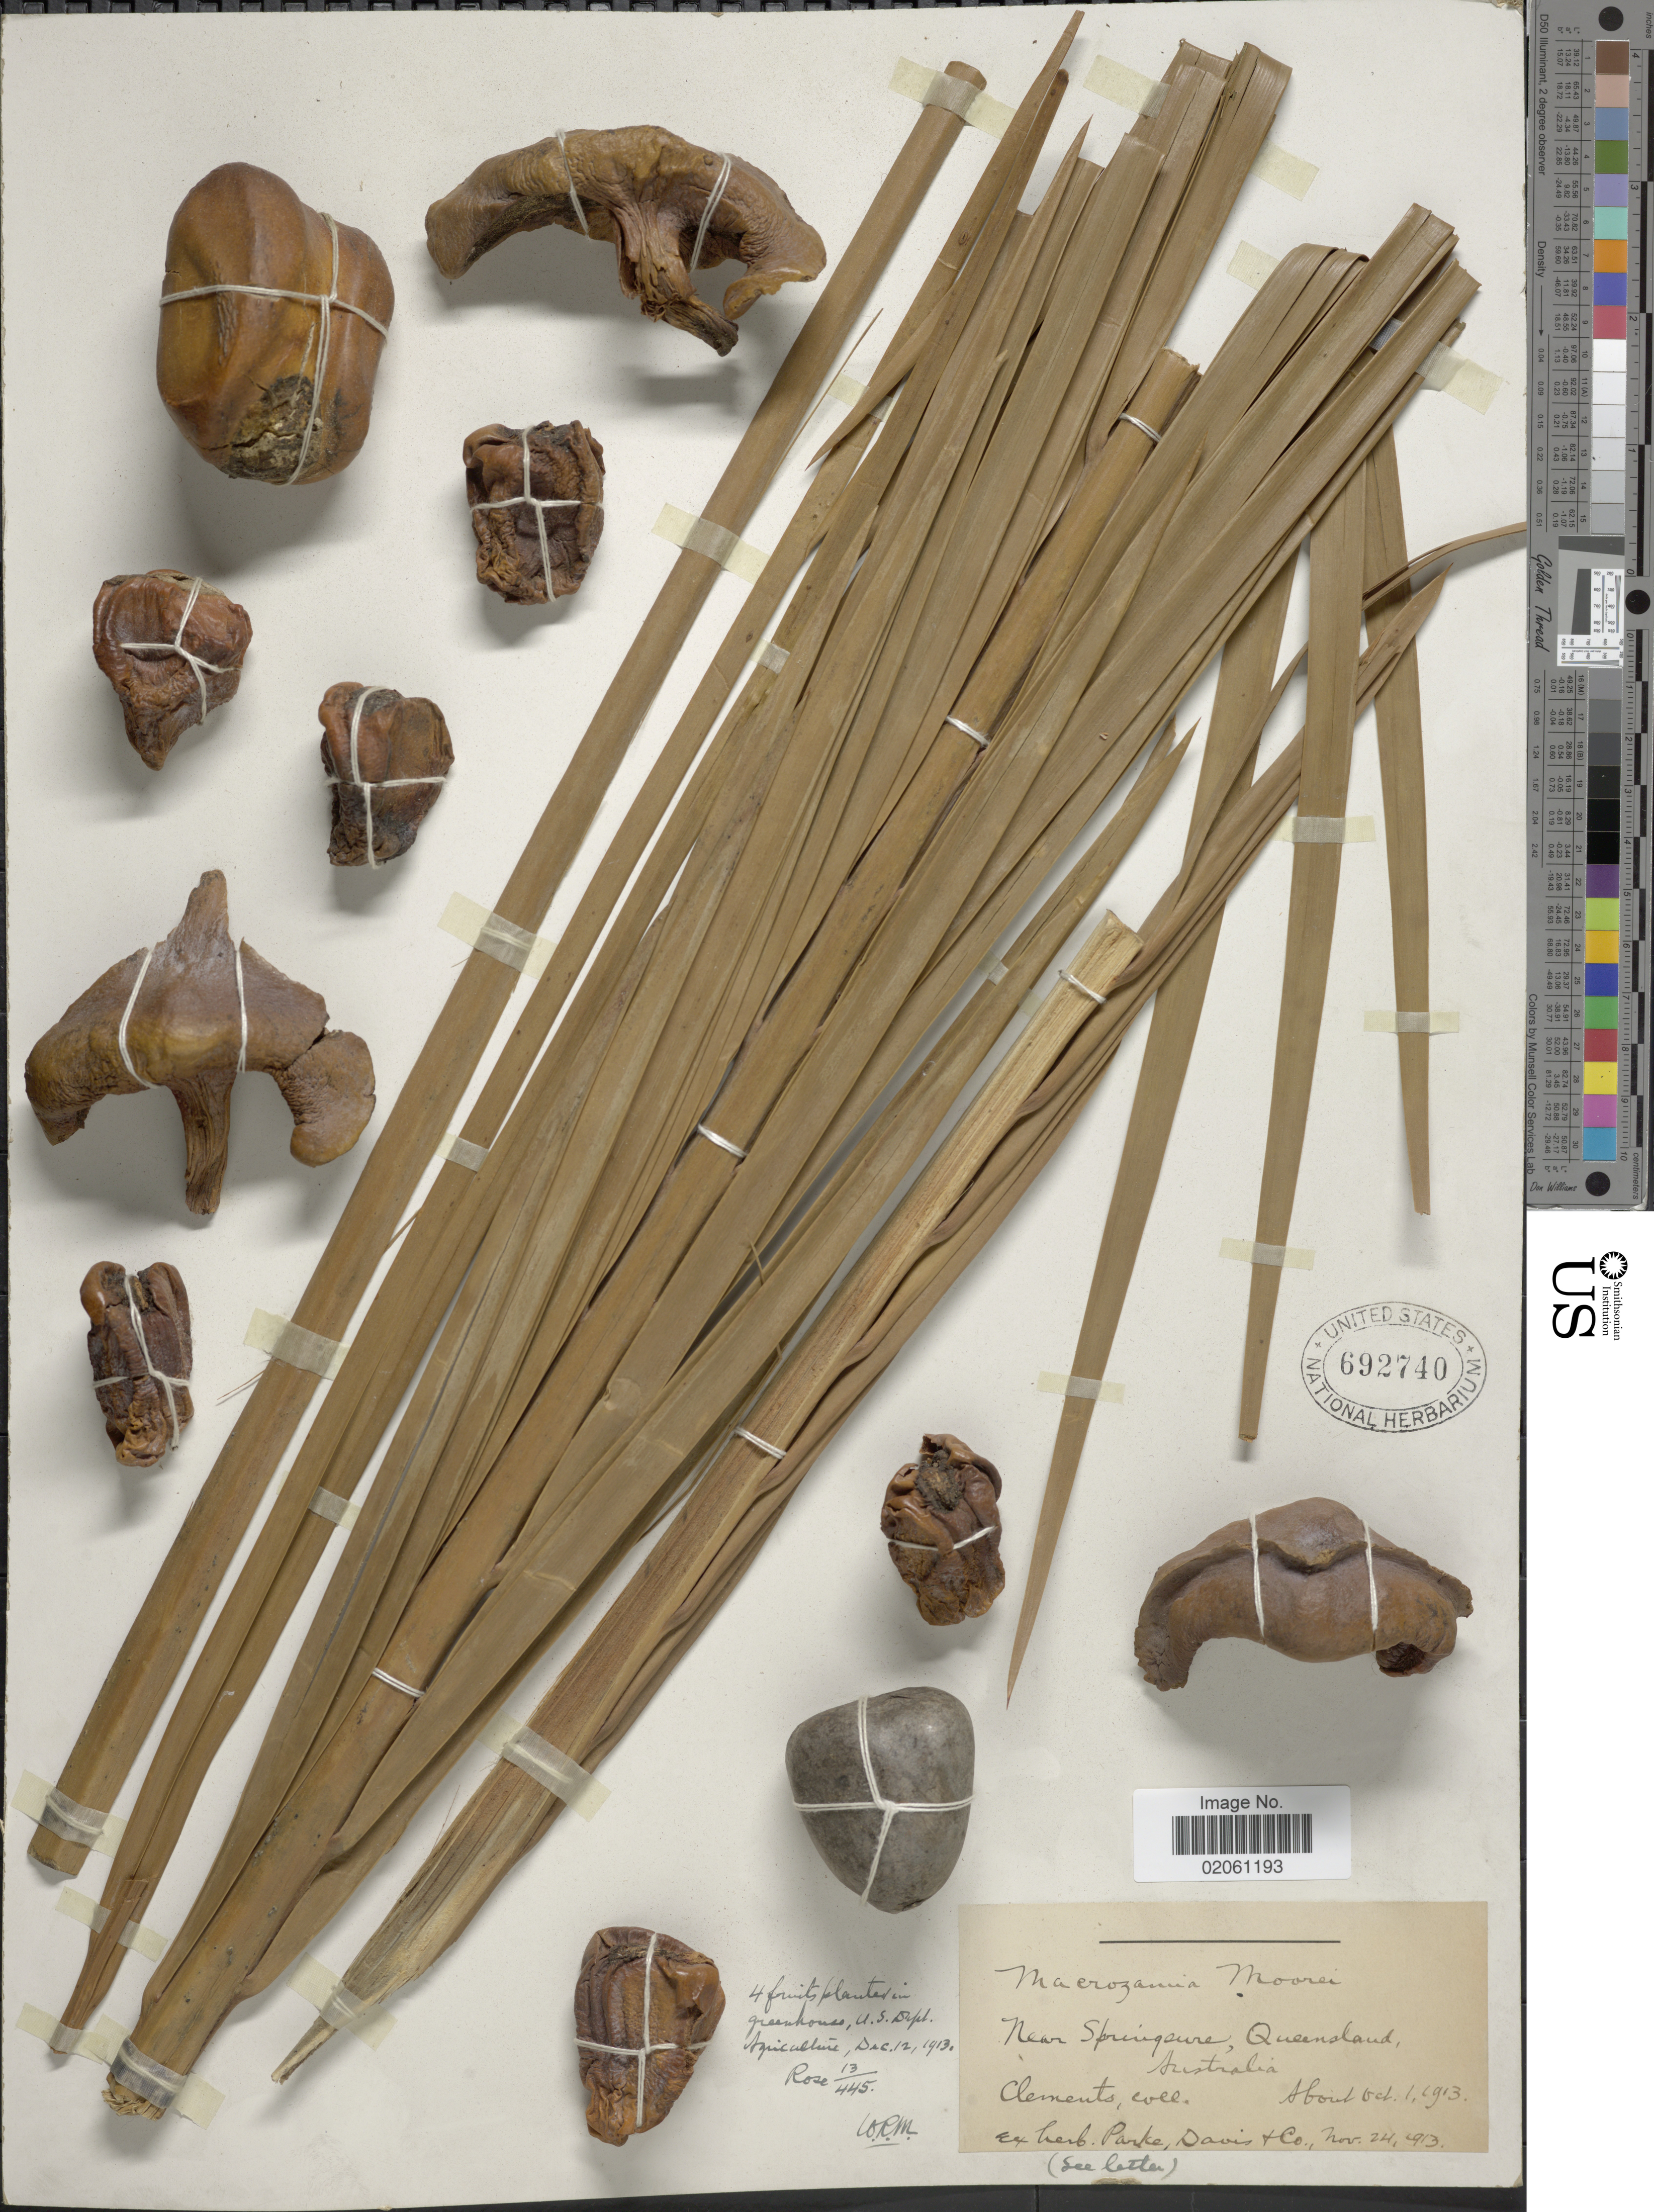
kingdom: Plantae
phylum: Tracheophyta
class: Cycadopsida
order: Cycadales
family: Zamiaceae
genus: Macrozamia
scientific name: Macrozamia moorei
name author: F. Muell.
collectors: -. Clements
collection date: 1913-10-01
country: Australia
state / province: Queensland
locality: Near Springsure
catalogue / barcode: US 692740